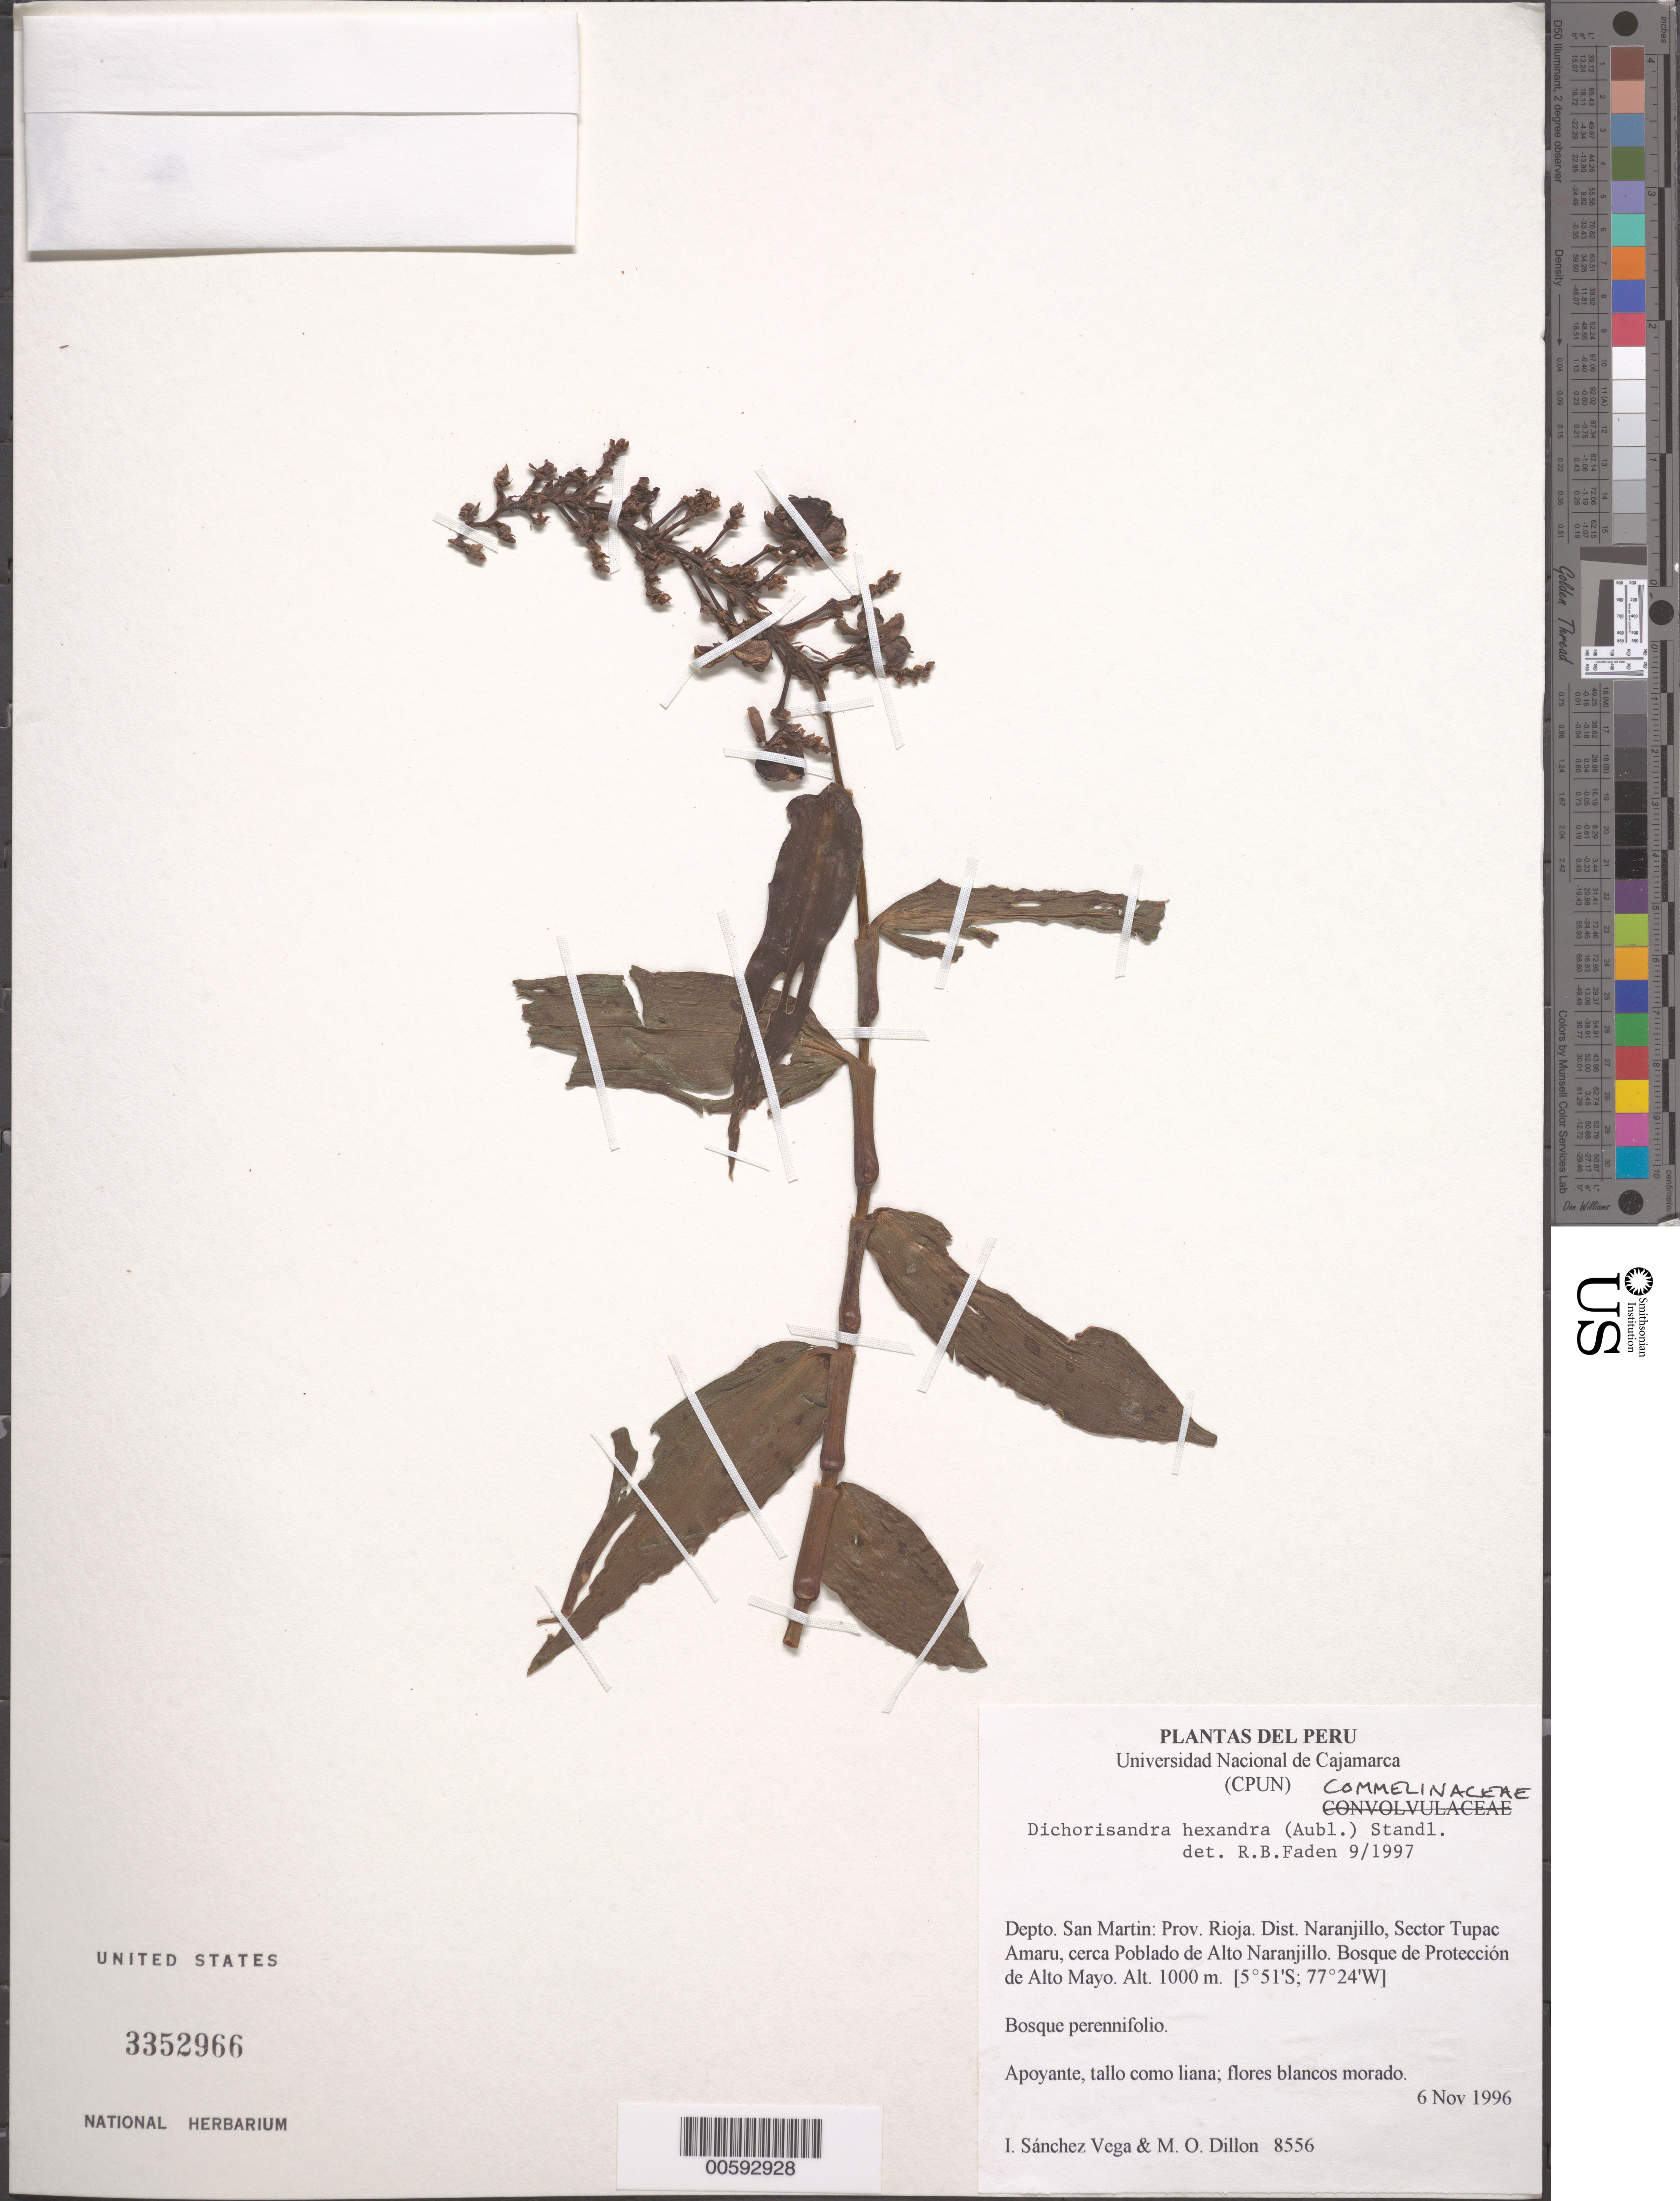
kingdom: Plantae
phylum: Tracheophyta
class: Liliopsida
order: Commelinales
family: Commelinaceae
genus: Dichorisandra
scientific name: Dichorisandra hexandra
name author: (Aubl.) Standl.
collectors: I. Sánchez Vega & M. O. Dillon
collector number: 8556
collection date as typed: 06 Nov 1996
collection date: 1996-11-06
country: Peru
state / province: San Martín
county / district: Rioja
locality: Naranjilo, sector tupac amaru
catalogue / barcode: US 3352966